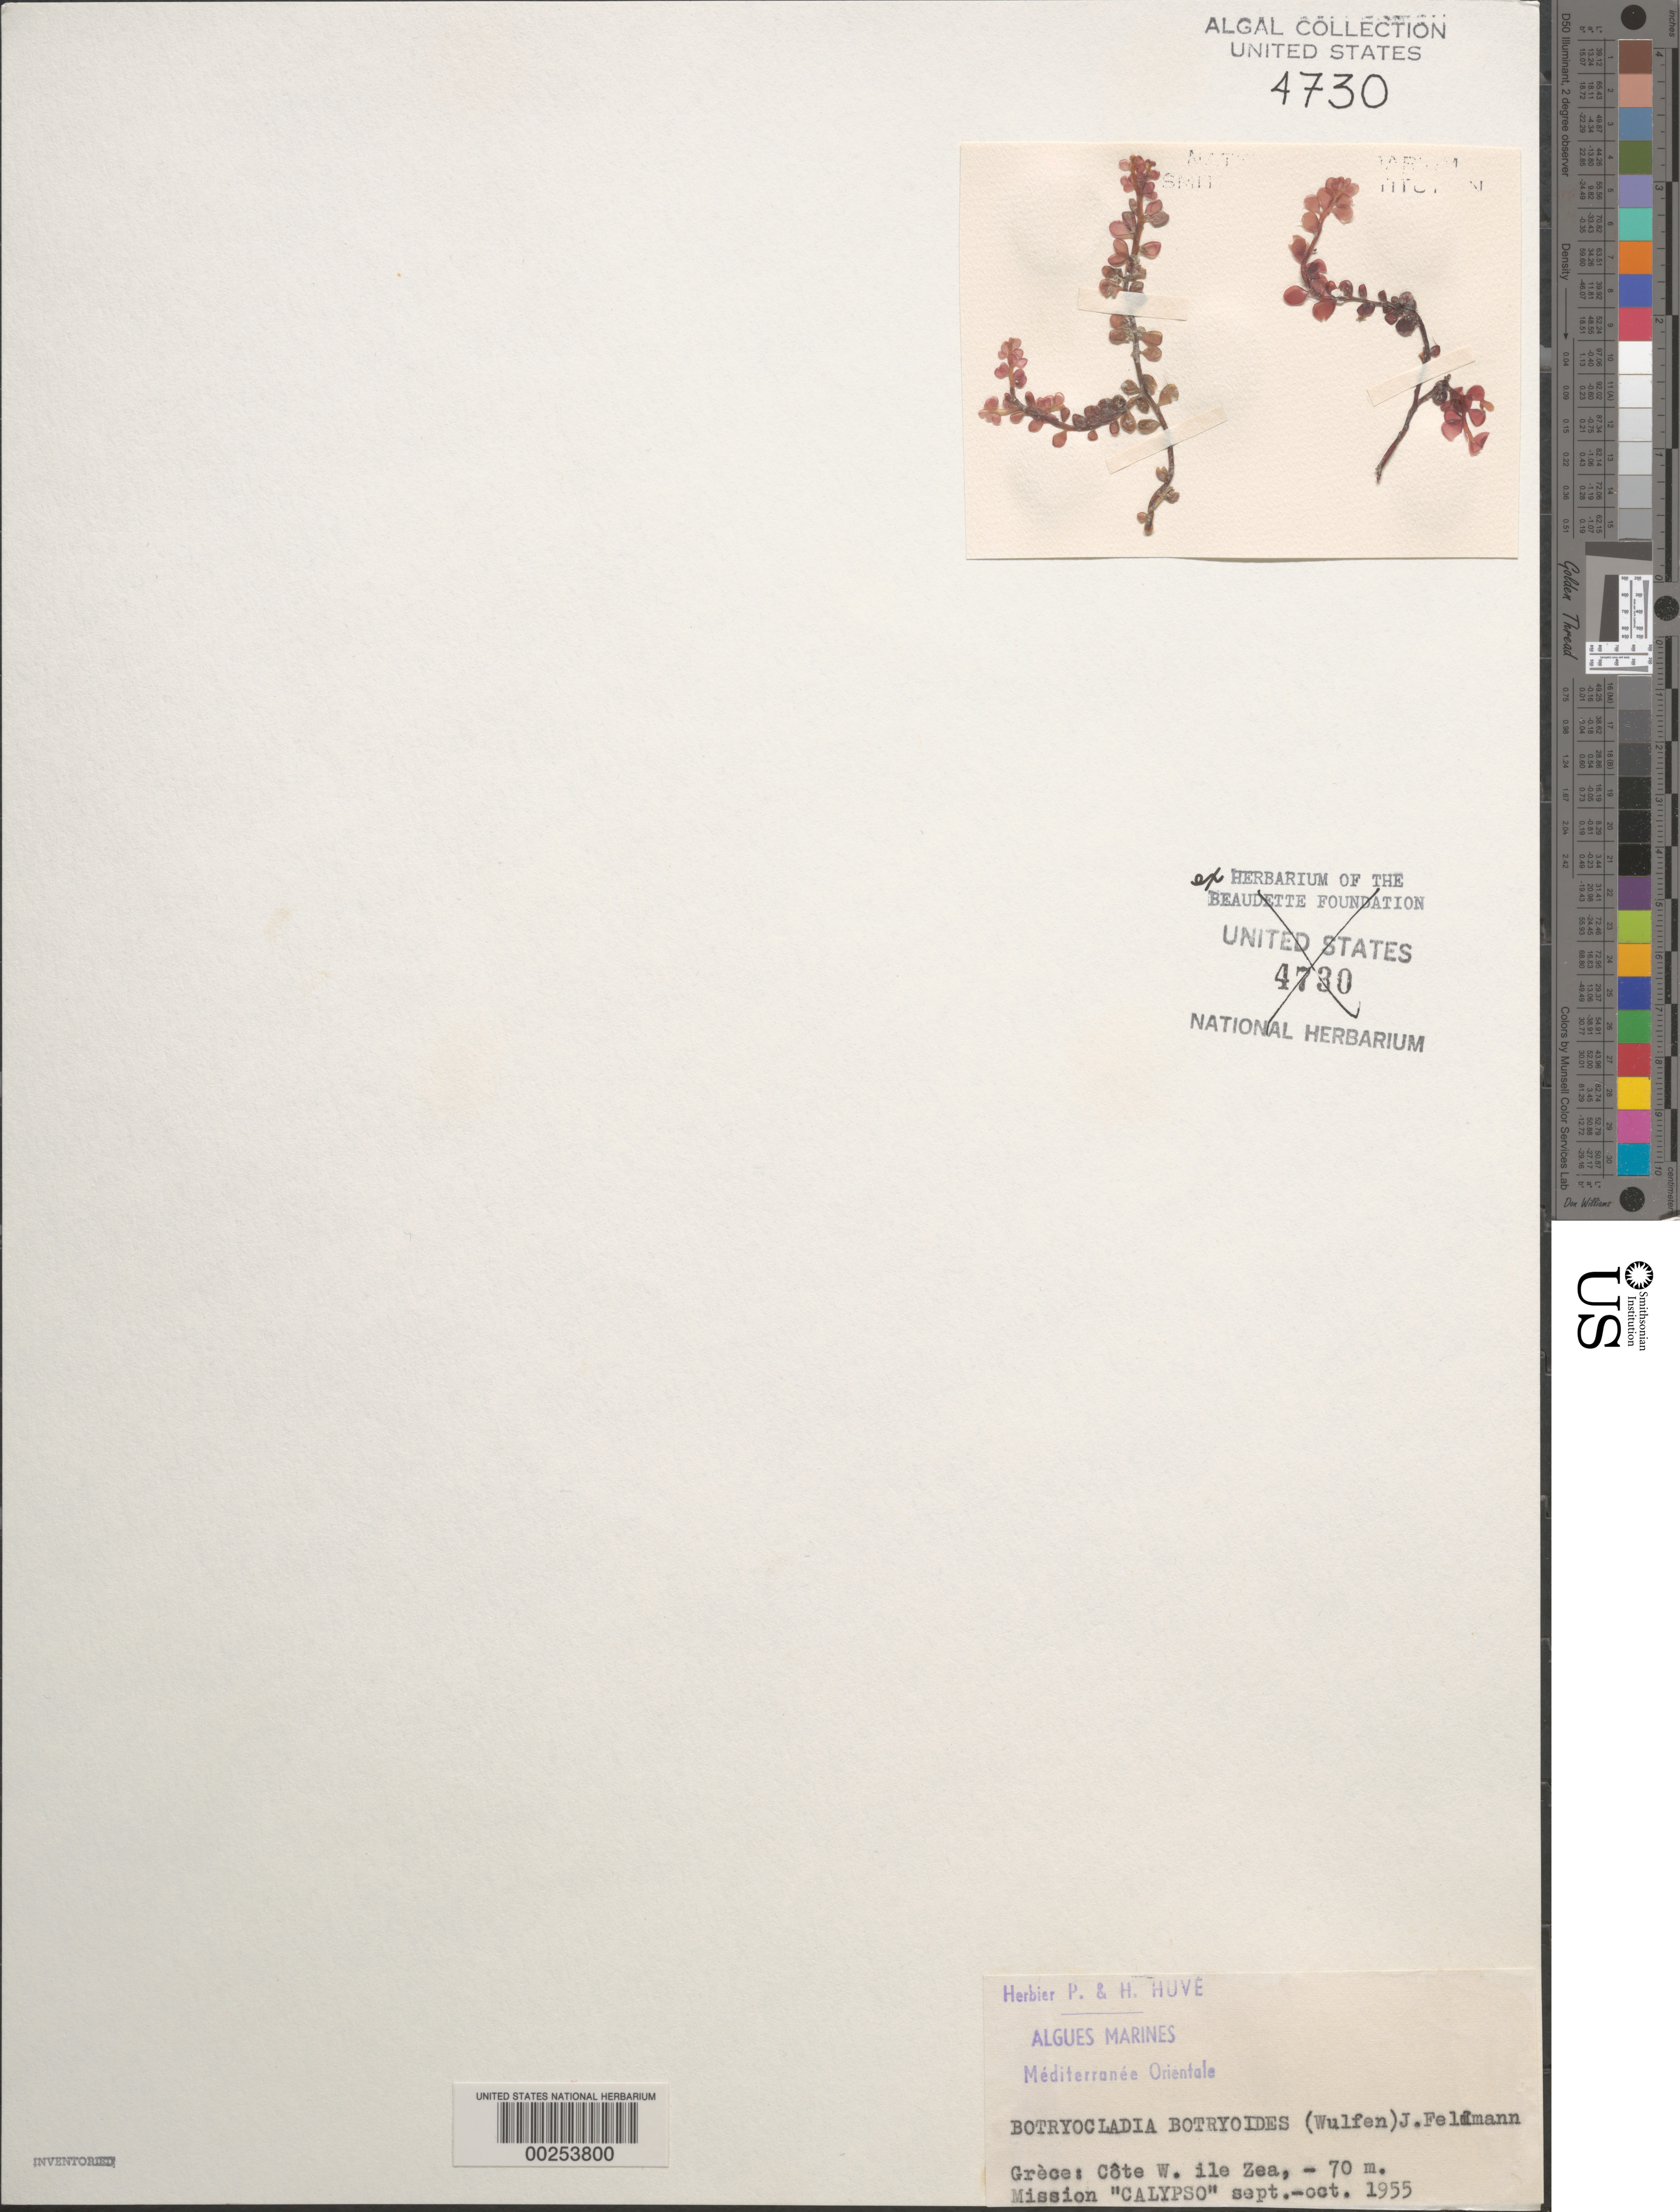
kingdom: Plantae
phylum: Rhodophyta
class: Florideophyceae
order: Rhodymeniales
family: Rhodymeniaceae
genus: Botryocladia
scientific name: Botryocladia botryoides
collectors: P. Huve & H. Huve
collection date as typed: Sep 1955 TO -- Oct 1955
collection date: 1955-09/1955-10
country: Greece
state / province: South Aegean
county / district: Cyclades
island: Kea Island (Zea Island)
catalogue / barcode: US 4730